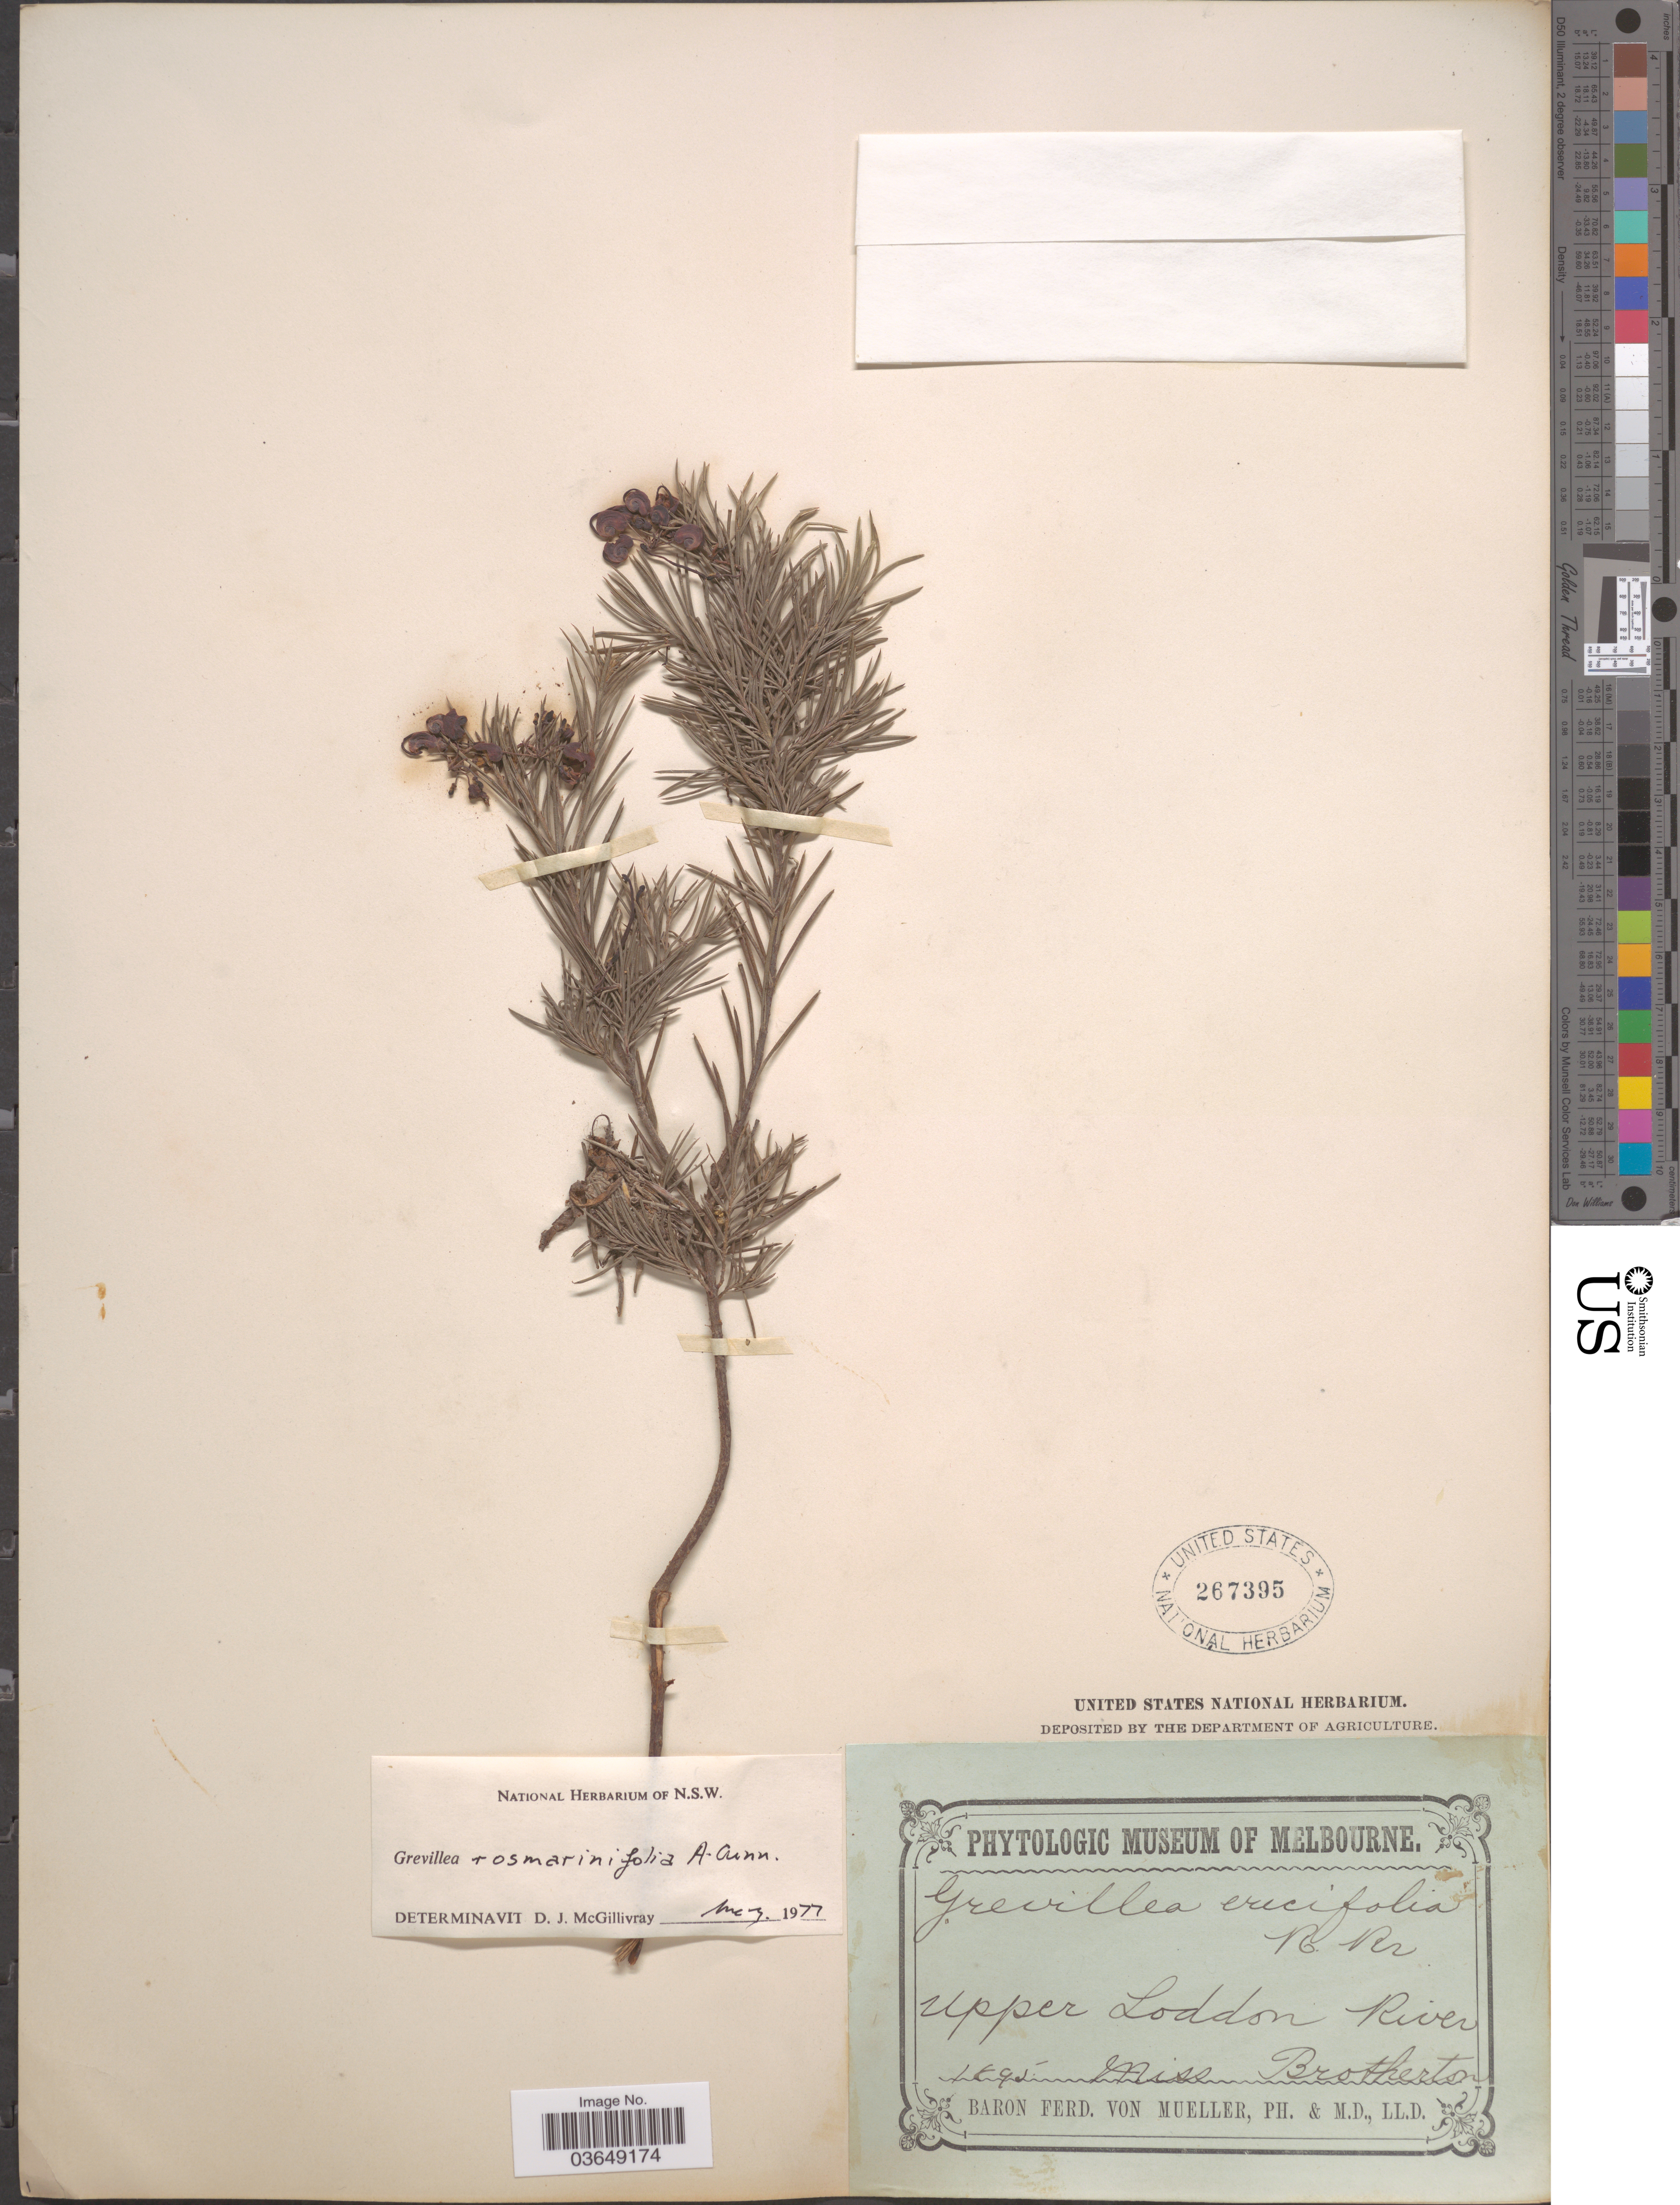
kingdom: Plantae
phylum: Tracheophyta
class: Magnoliopsida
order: Proteales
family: Proteaceae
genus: Grevillea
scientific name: Grevillea rosmarinifolia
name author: A. Cunn.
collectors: Miss Brotherton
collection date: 1895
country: Australia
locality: Upper Loddon River.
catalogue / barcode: US 267395